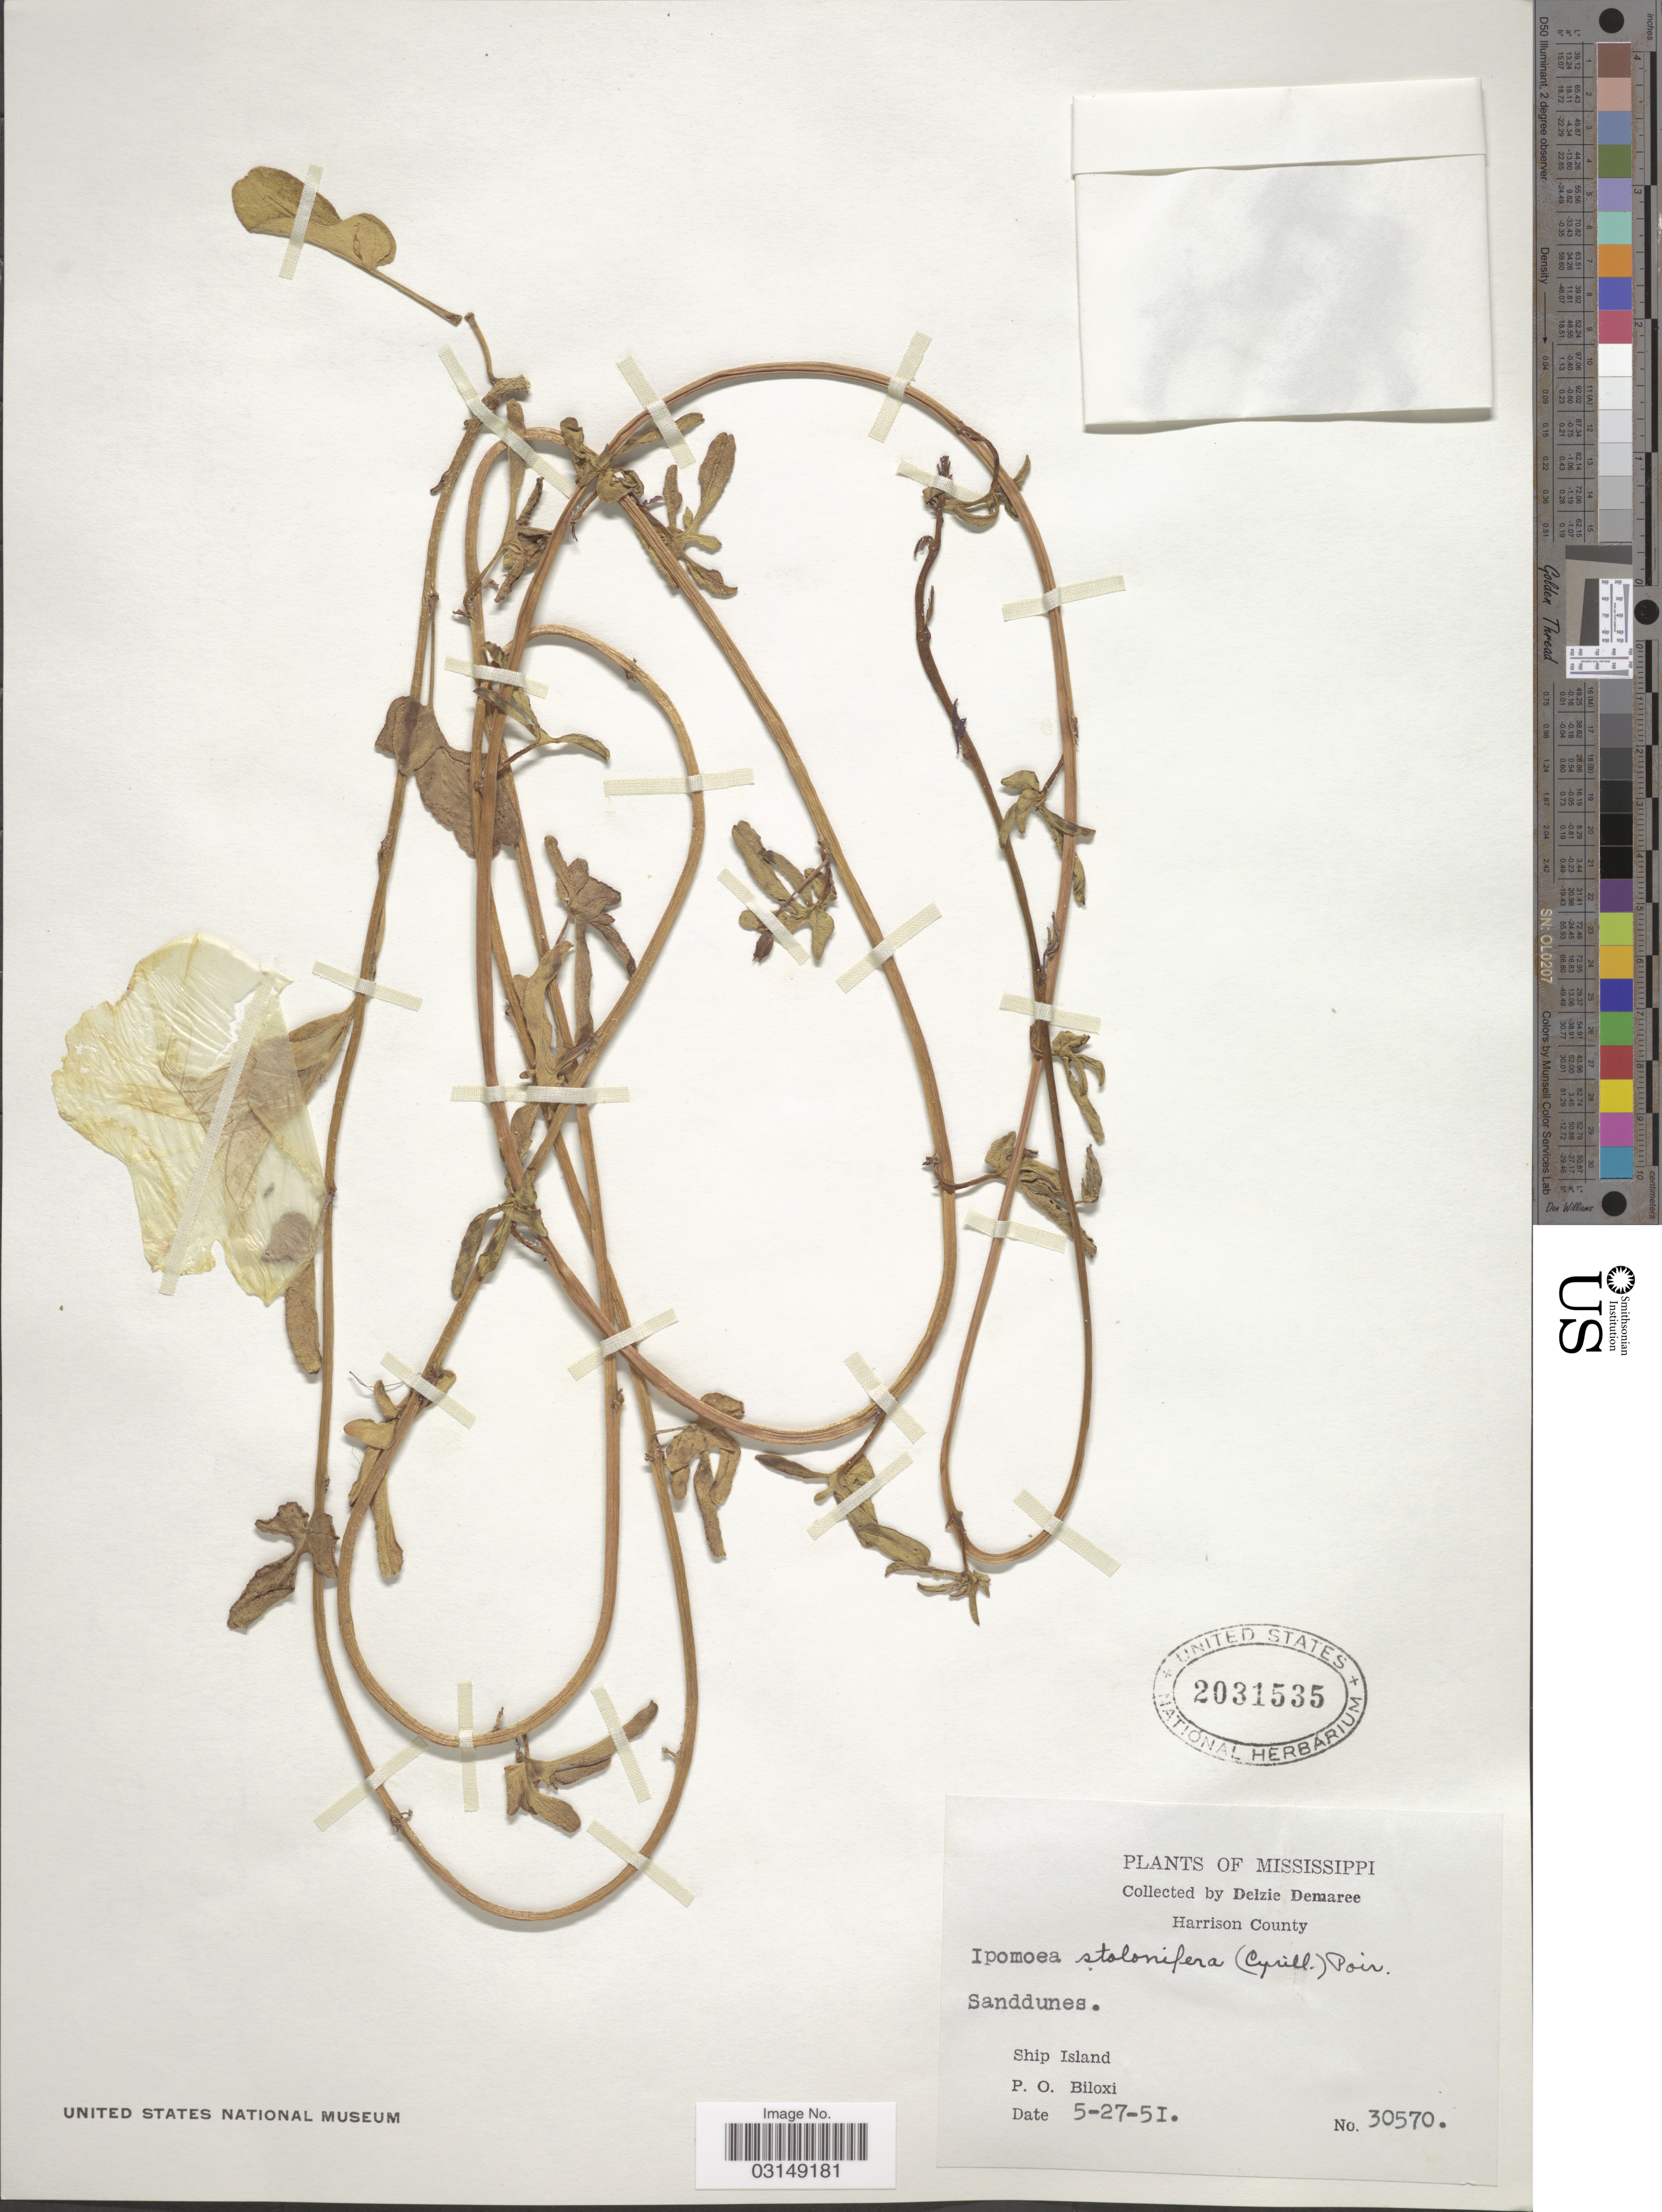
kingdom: Plantae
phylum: Tracheophyta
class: Magnoliopsida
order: Solanales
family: Convolvulaceae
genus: Ipomoea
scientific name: Ipomoea stolonifera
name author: (Cirillo) J.F. Gmel.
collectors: D. Demaree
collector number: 30570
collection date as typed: Transcribed d/m/y: 27/5/51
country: United States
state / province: Mississippi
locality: Harrison County. Ship Island. P. O. Biloxi.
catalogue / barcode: US 2031535